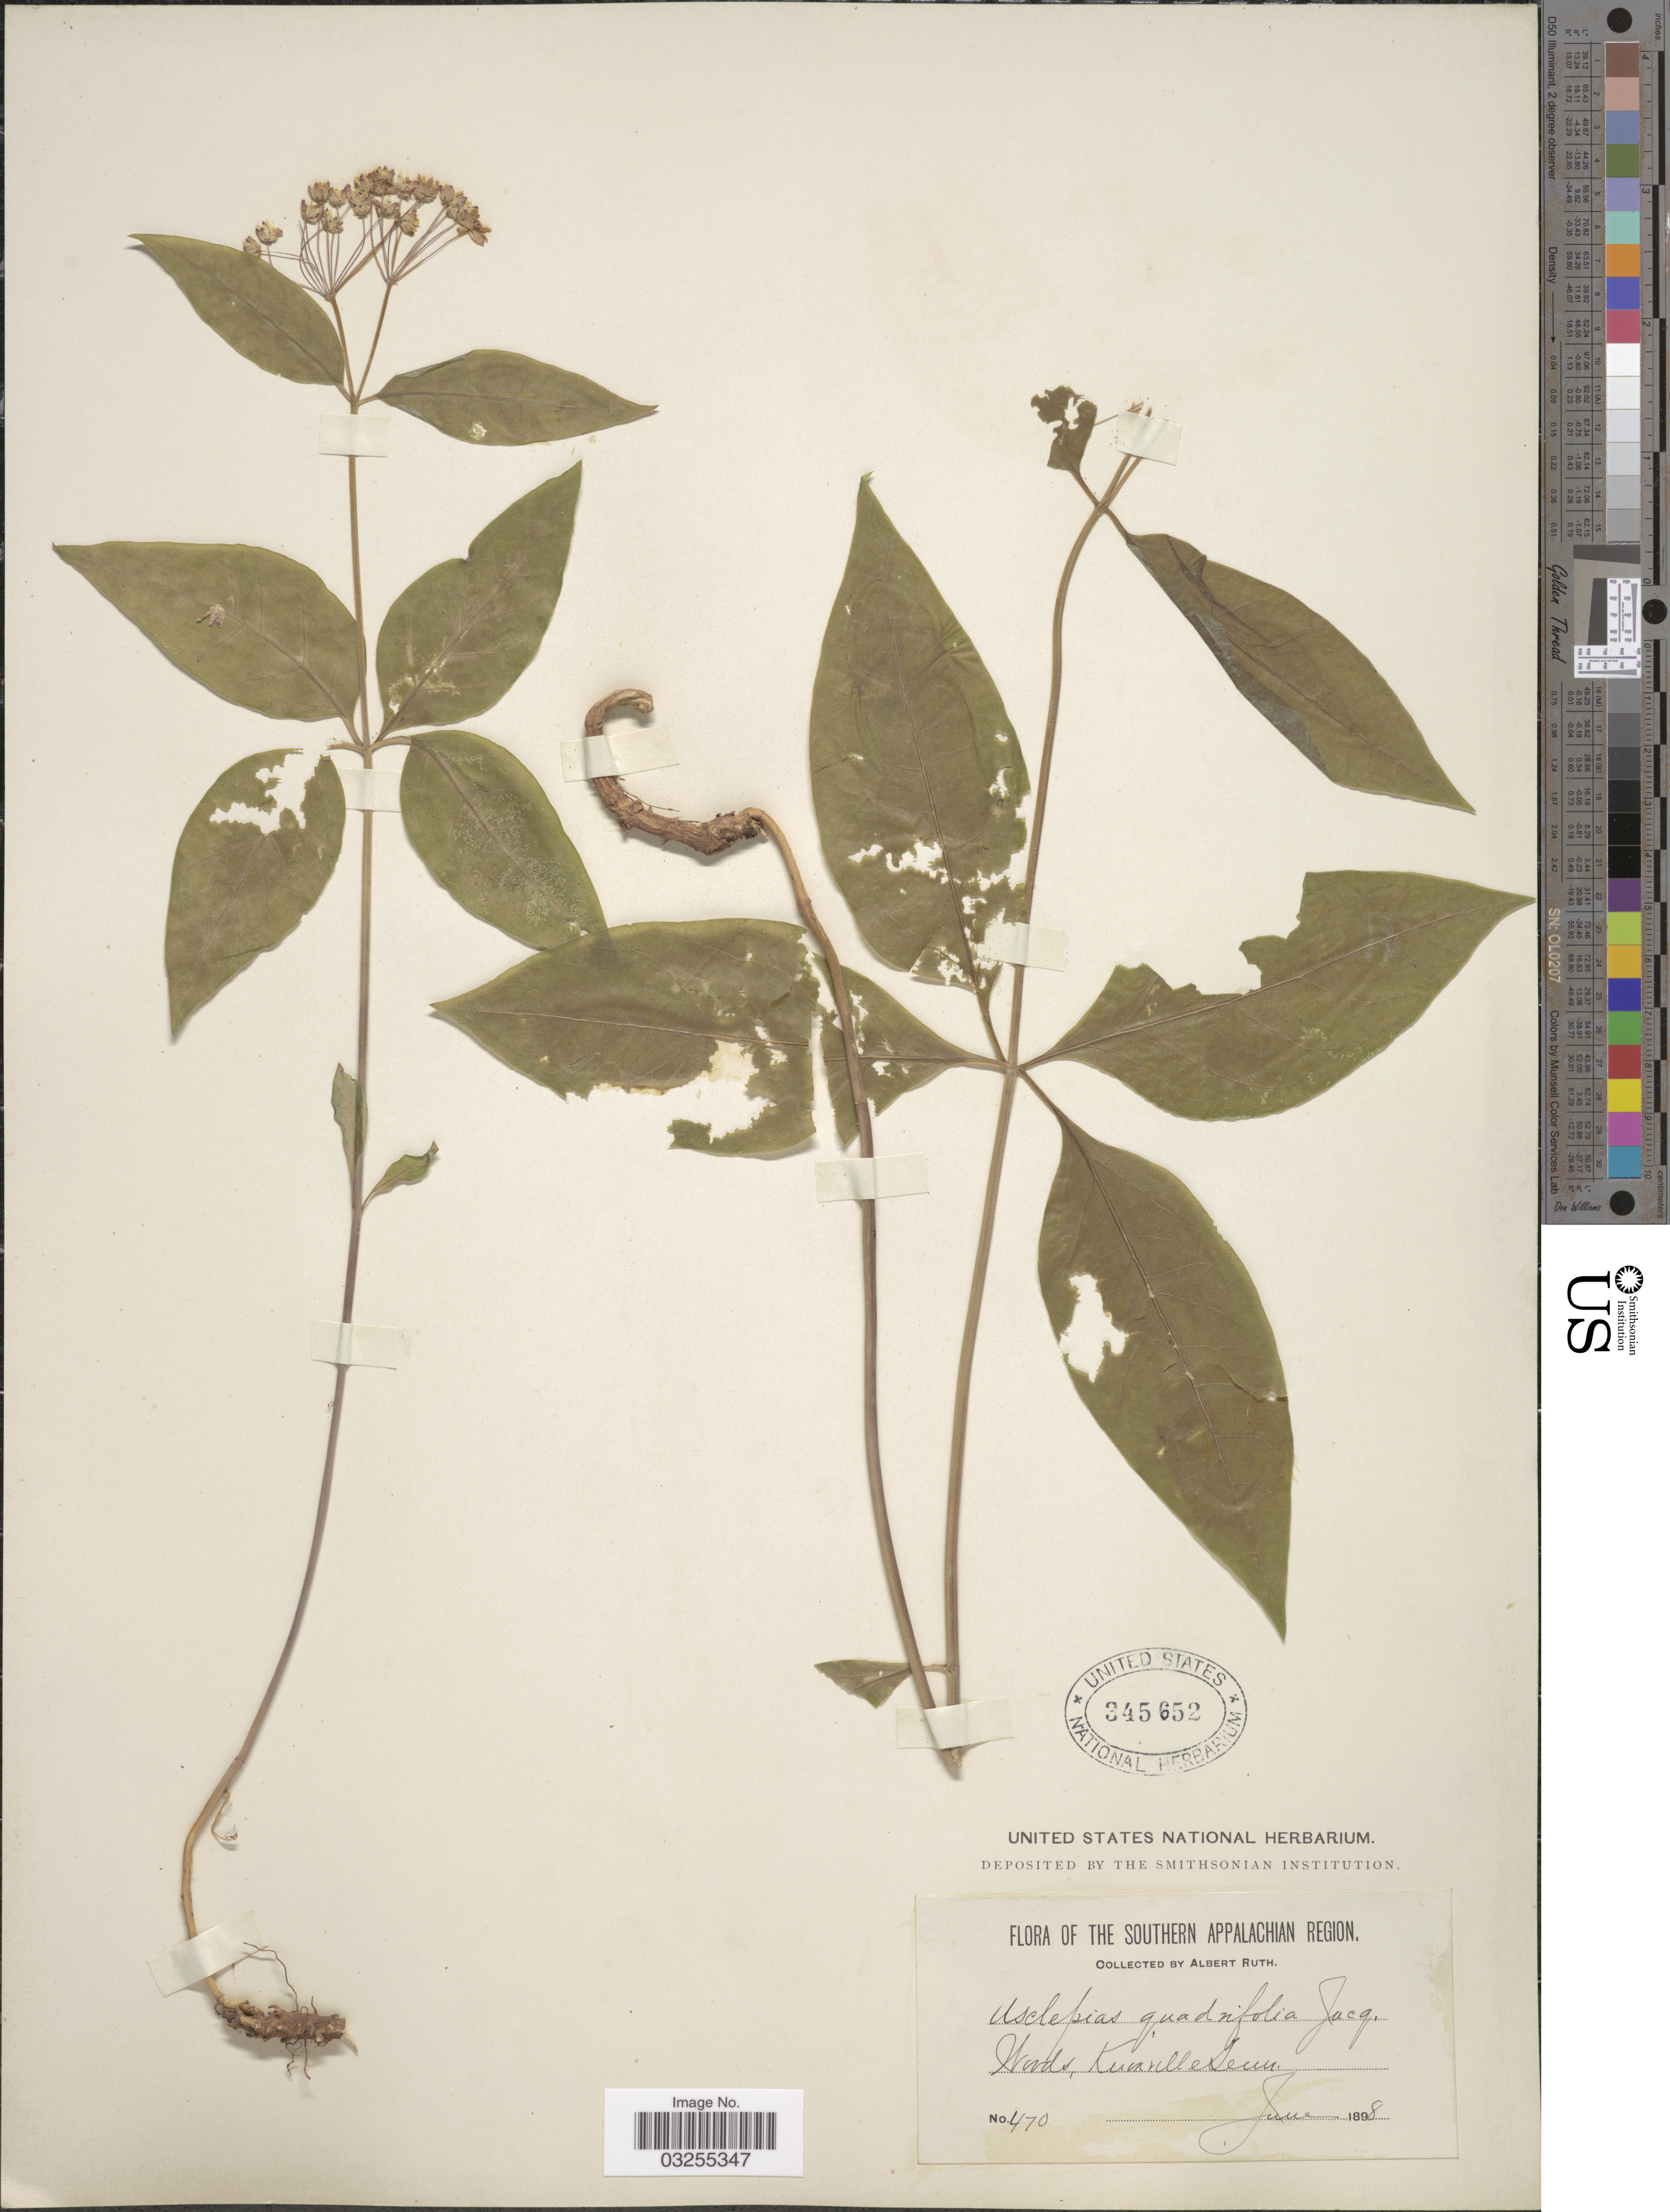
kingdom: Plantae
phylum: Tracheophyta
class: Magnoliopsida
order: Gentianales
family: Apocynaceae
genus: Asclepias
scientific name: Asclepias quadrifolia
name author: Jacq.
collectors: A. Ruth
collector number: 470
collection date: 1898-06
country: United States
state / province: Tennessee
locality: Southern Appalachian Region. Woods, Knoxville.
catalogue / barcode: US 345652